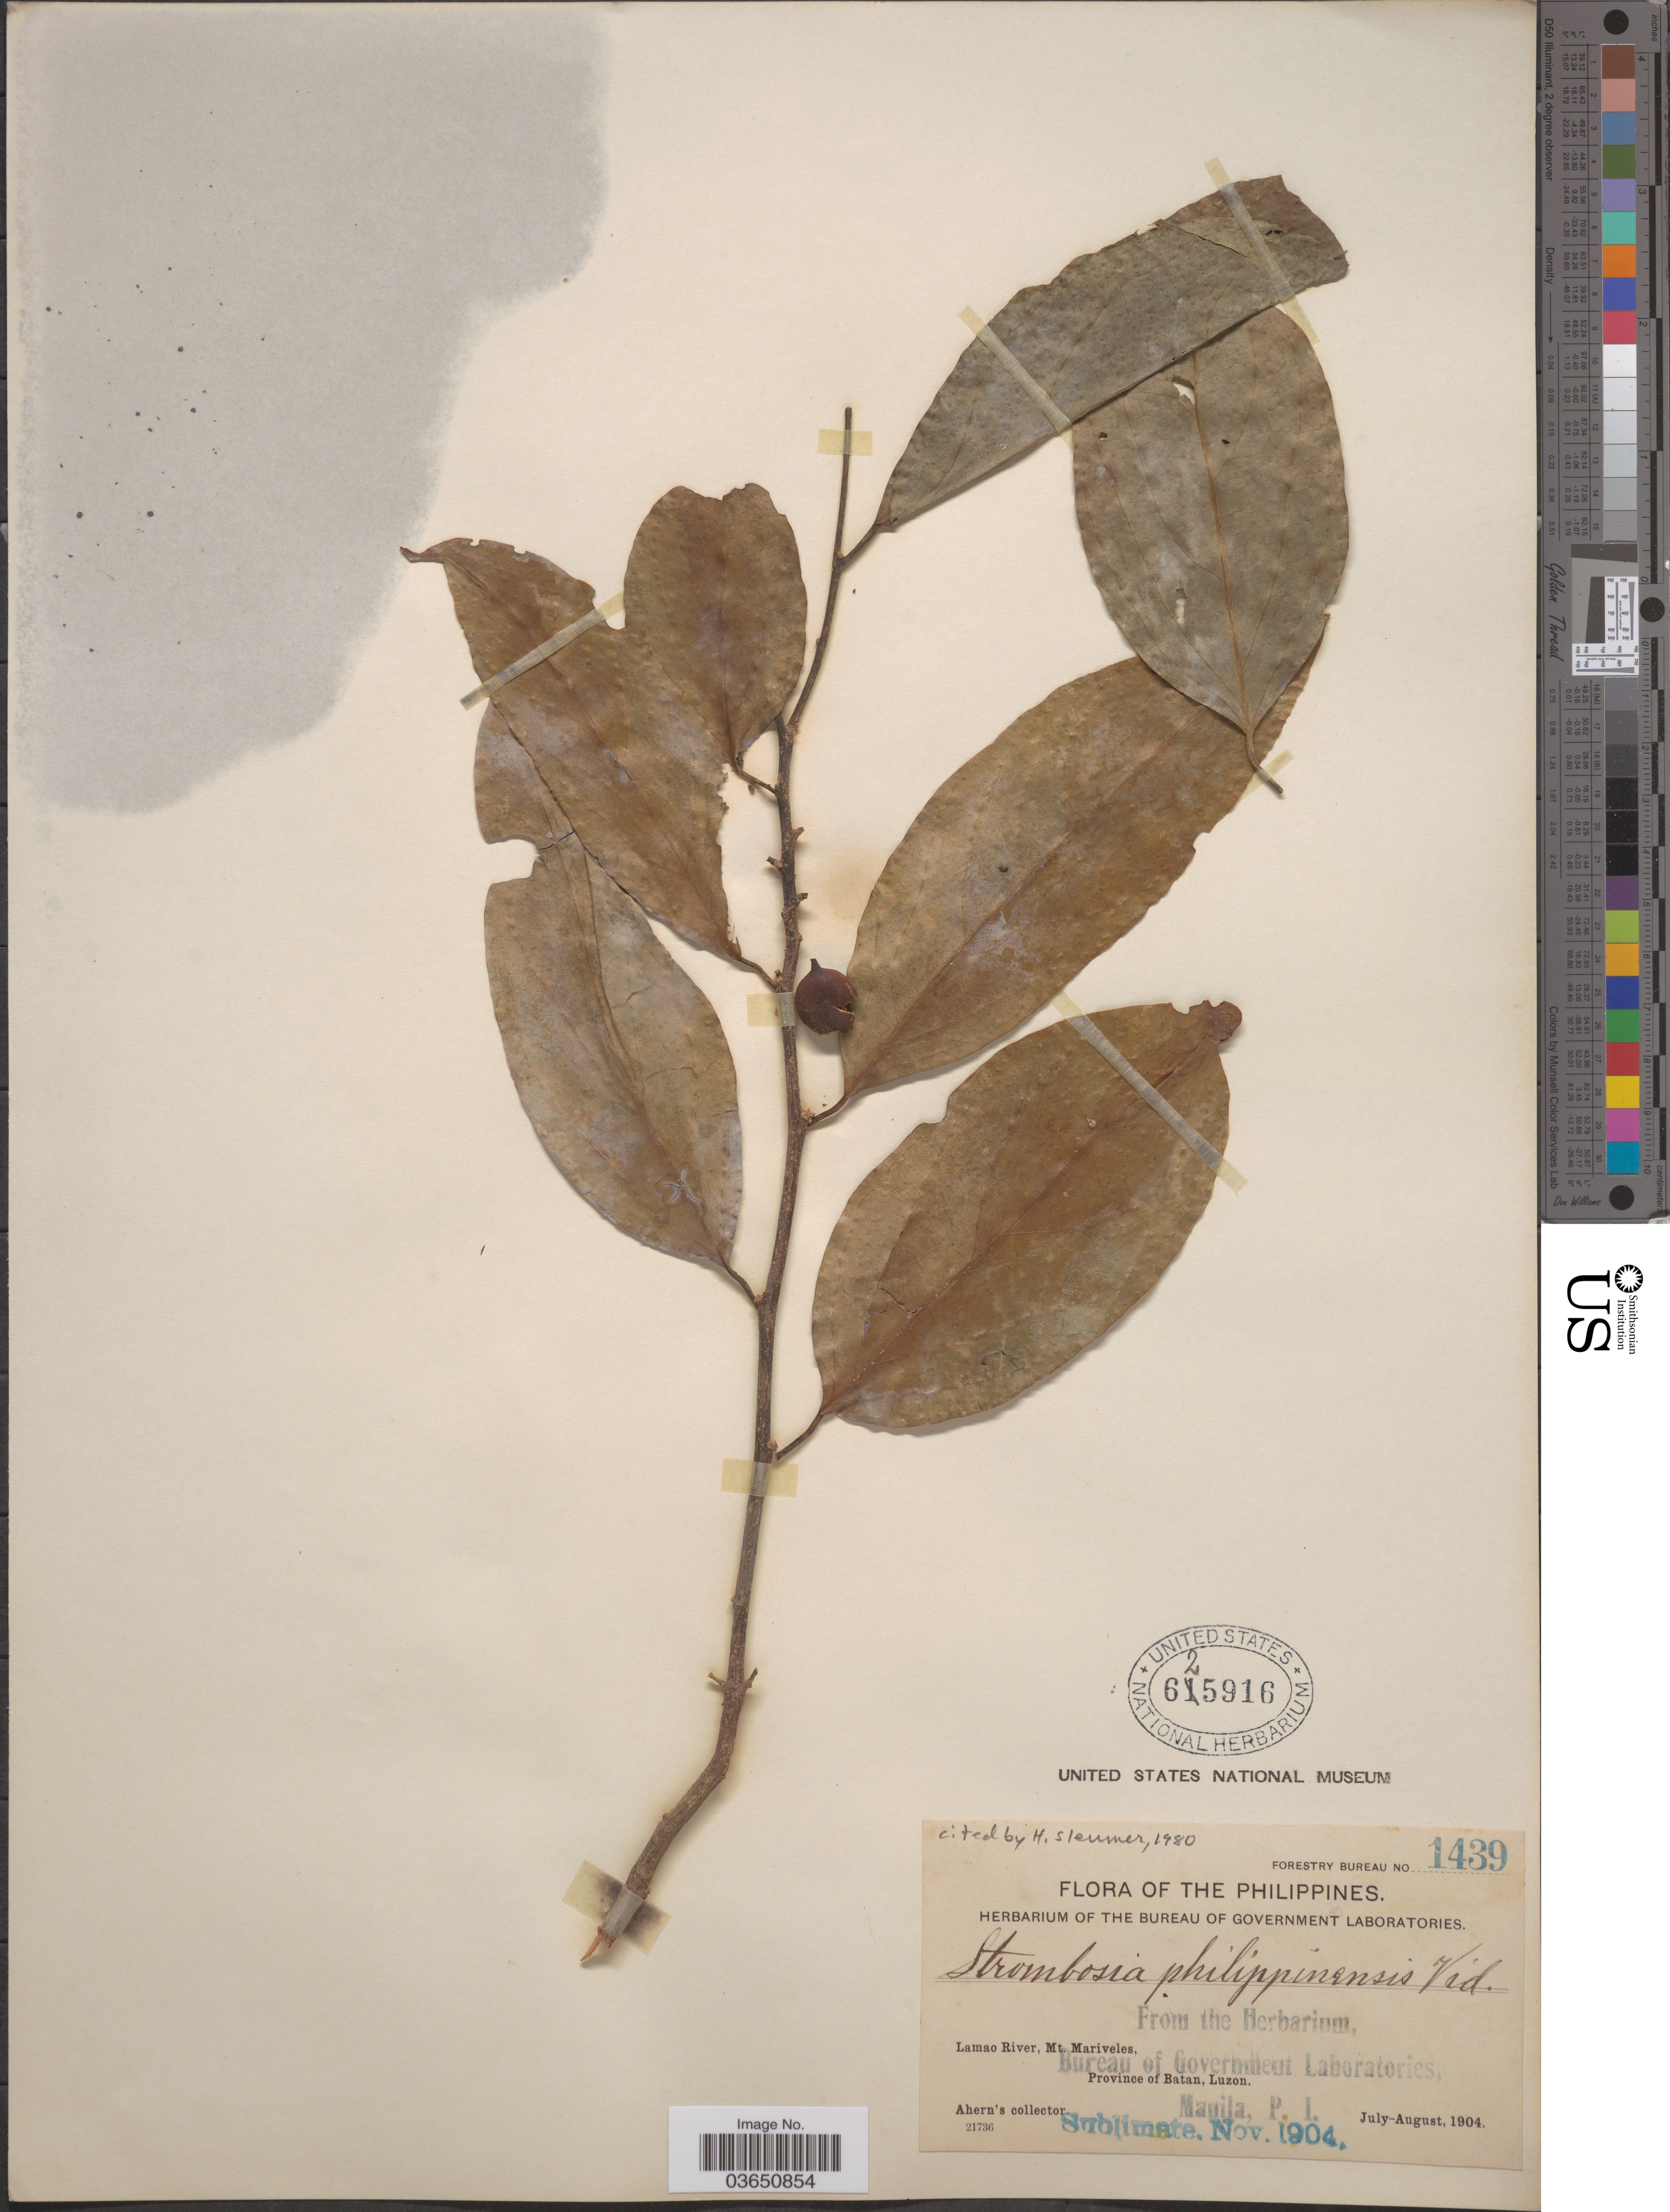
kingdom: Plantae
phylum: Tracheophyta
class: Magnoliopsida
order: Santalales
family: Strombosiaceae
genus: Strombosia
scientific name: Strombosia philippinensis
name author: (Baill.) Rolfe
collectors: Ahern's collector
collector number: Forestry Bureau 1439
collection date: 1904-07/1904-08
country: Philippines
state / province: Cagayan Valley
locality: Lamao River, Mt. Mariveles, Province of Batan, Luzon.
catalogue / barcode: US 625916